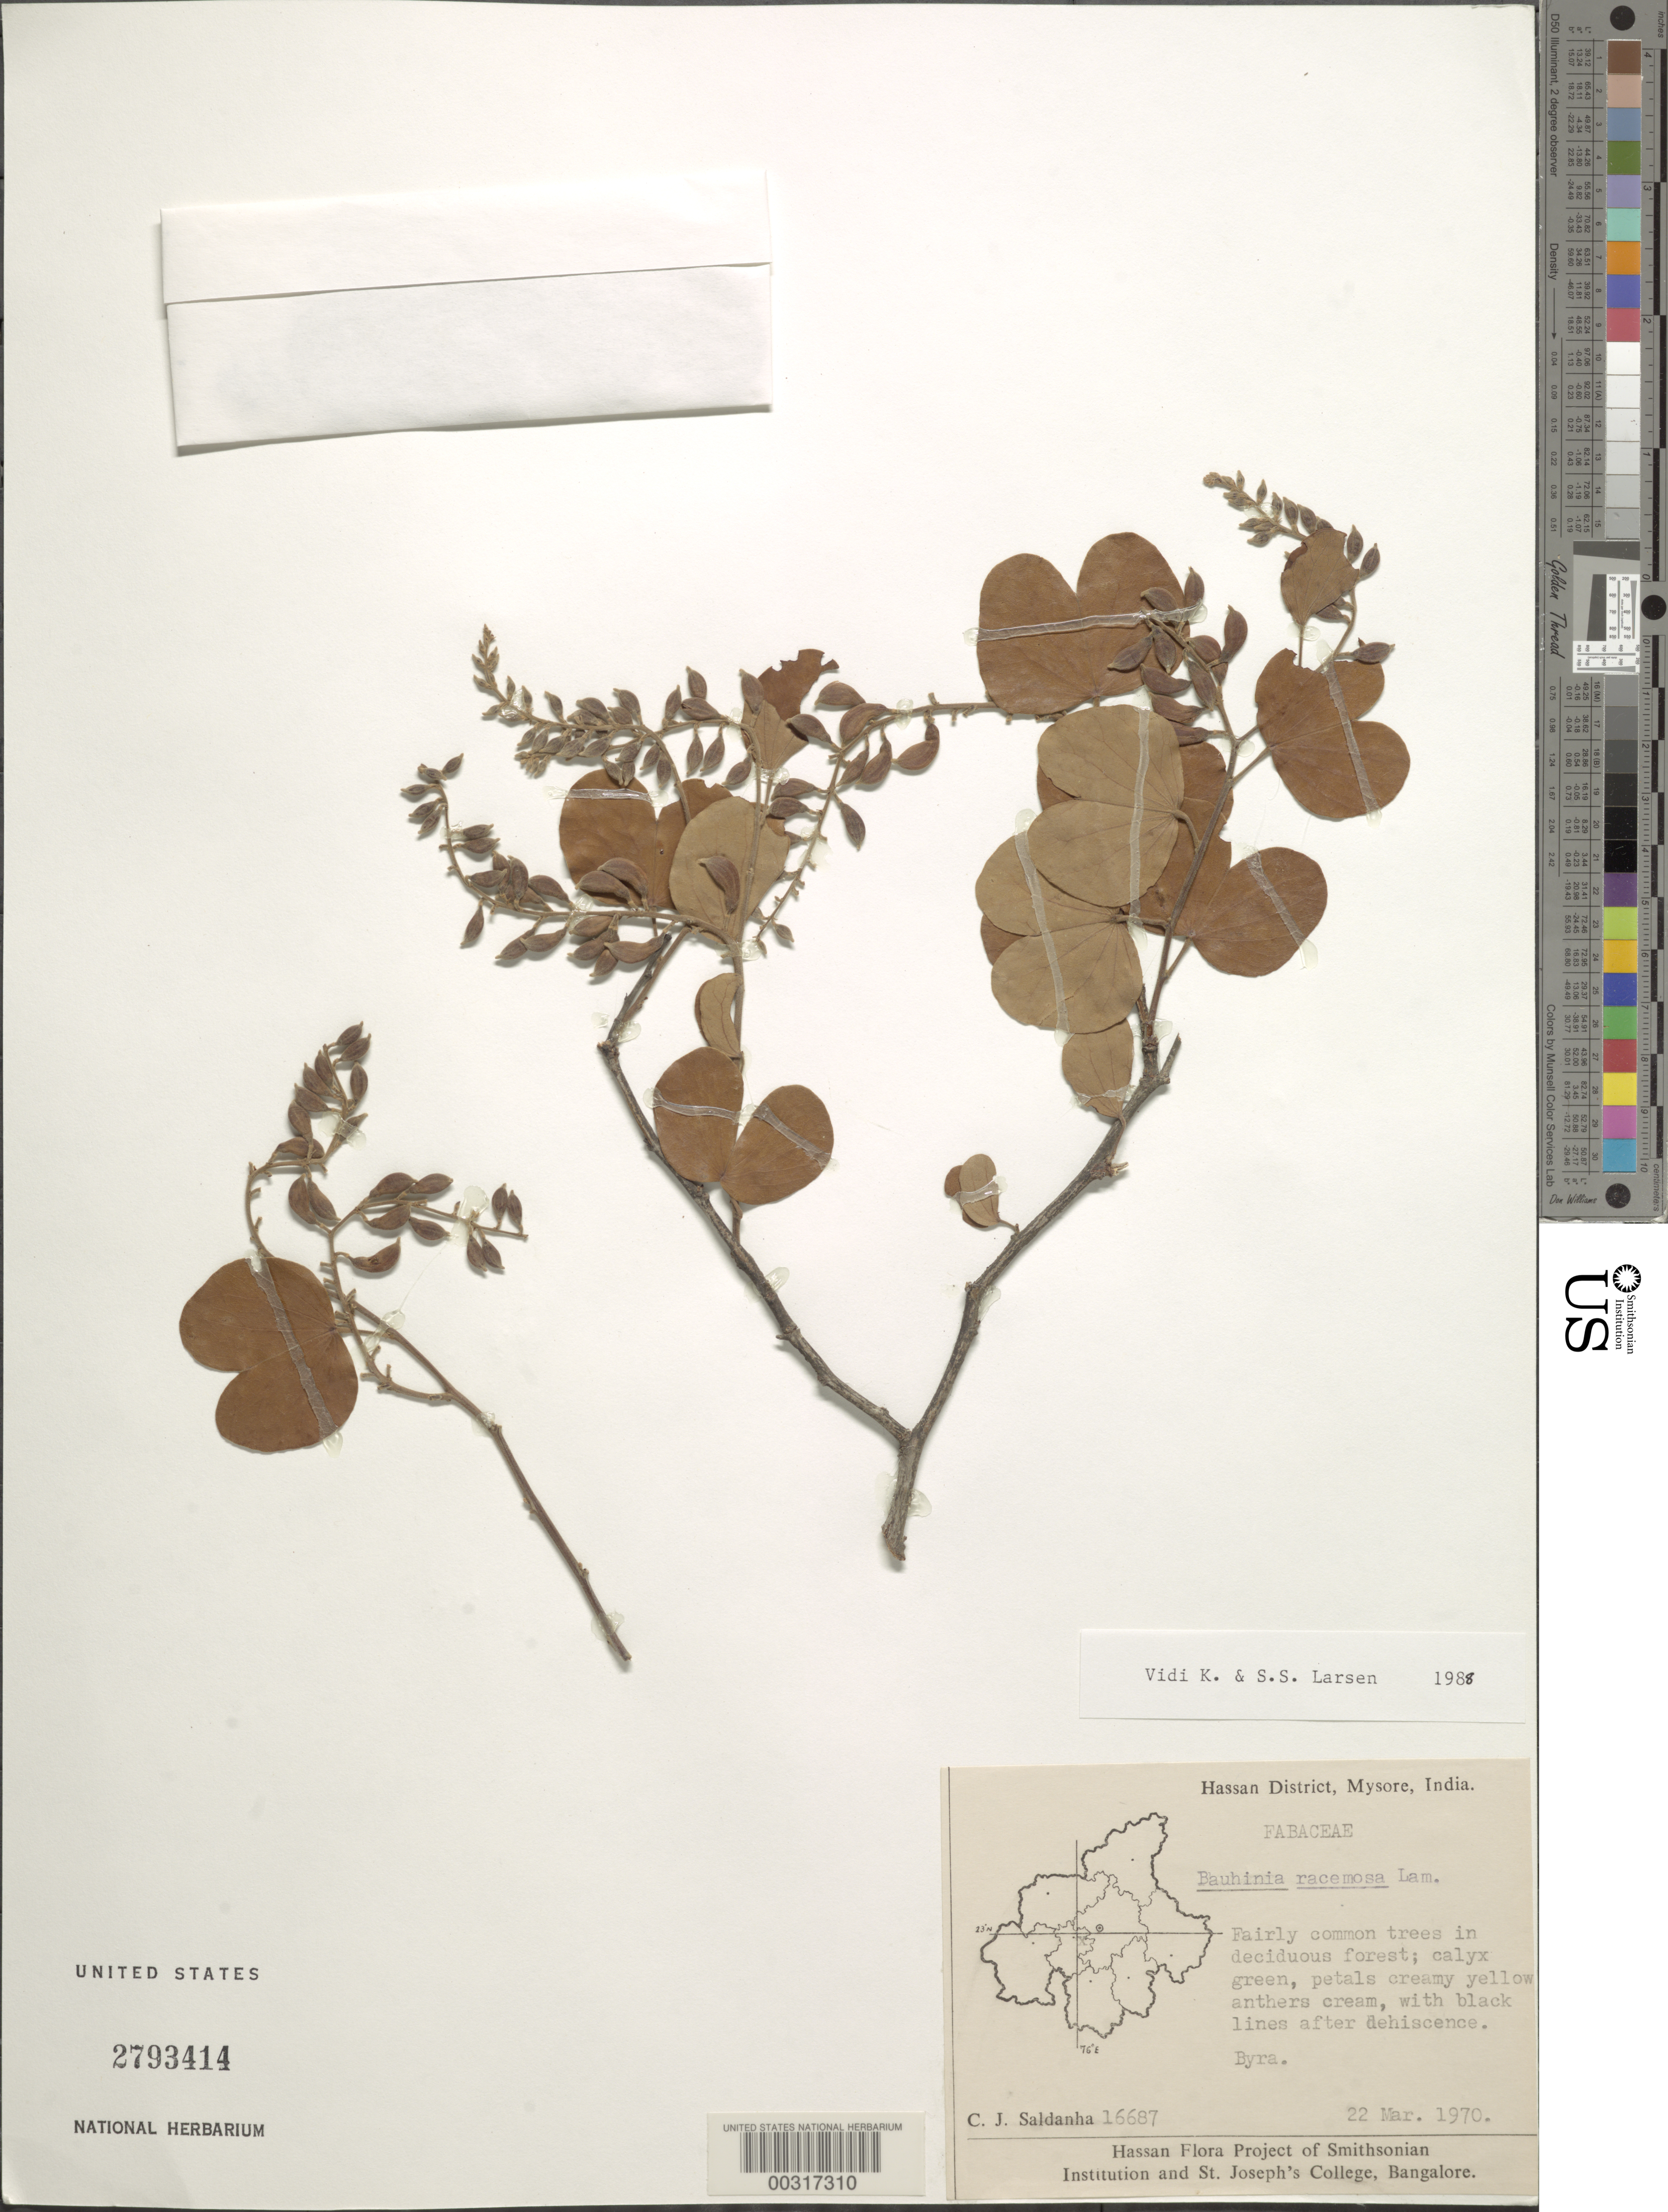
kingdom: Plantae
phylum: Tracheophyta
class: Magnoliopsida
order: Fabales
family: Fabaceae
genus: Bauhinia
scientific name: Bauhinia racemosa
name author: Lam.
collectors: C. J. Saldanha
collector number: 16687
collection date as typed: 22 Mar 1970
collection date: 1970-03-22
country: India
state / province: Karnataka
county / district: Hassan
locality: Byra, mysore state [mysore state = karnataka.]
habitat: In deciduous forest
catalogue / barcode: US 2793414